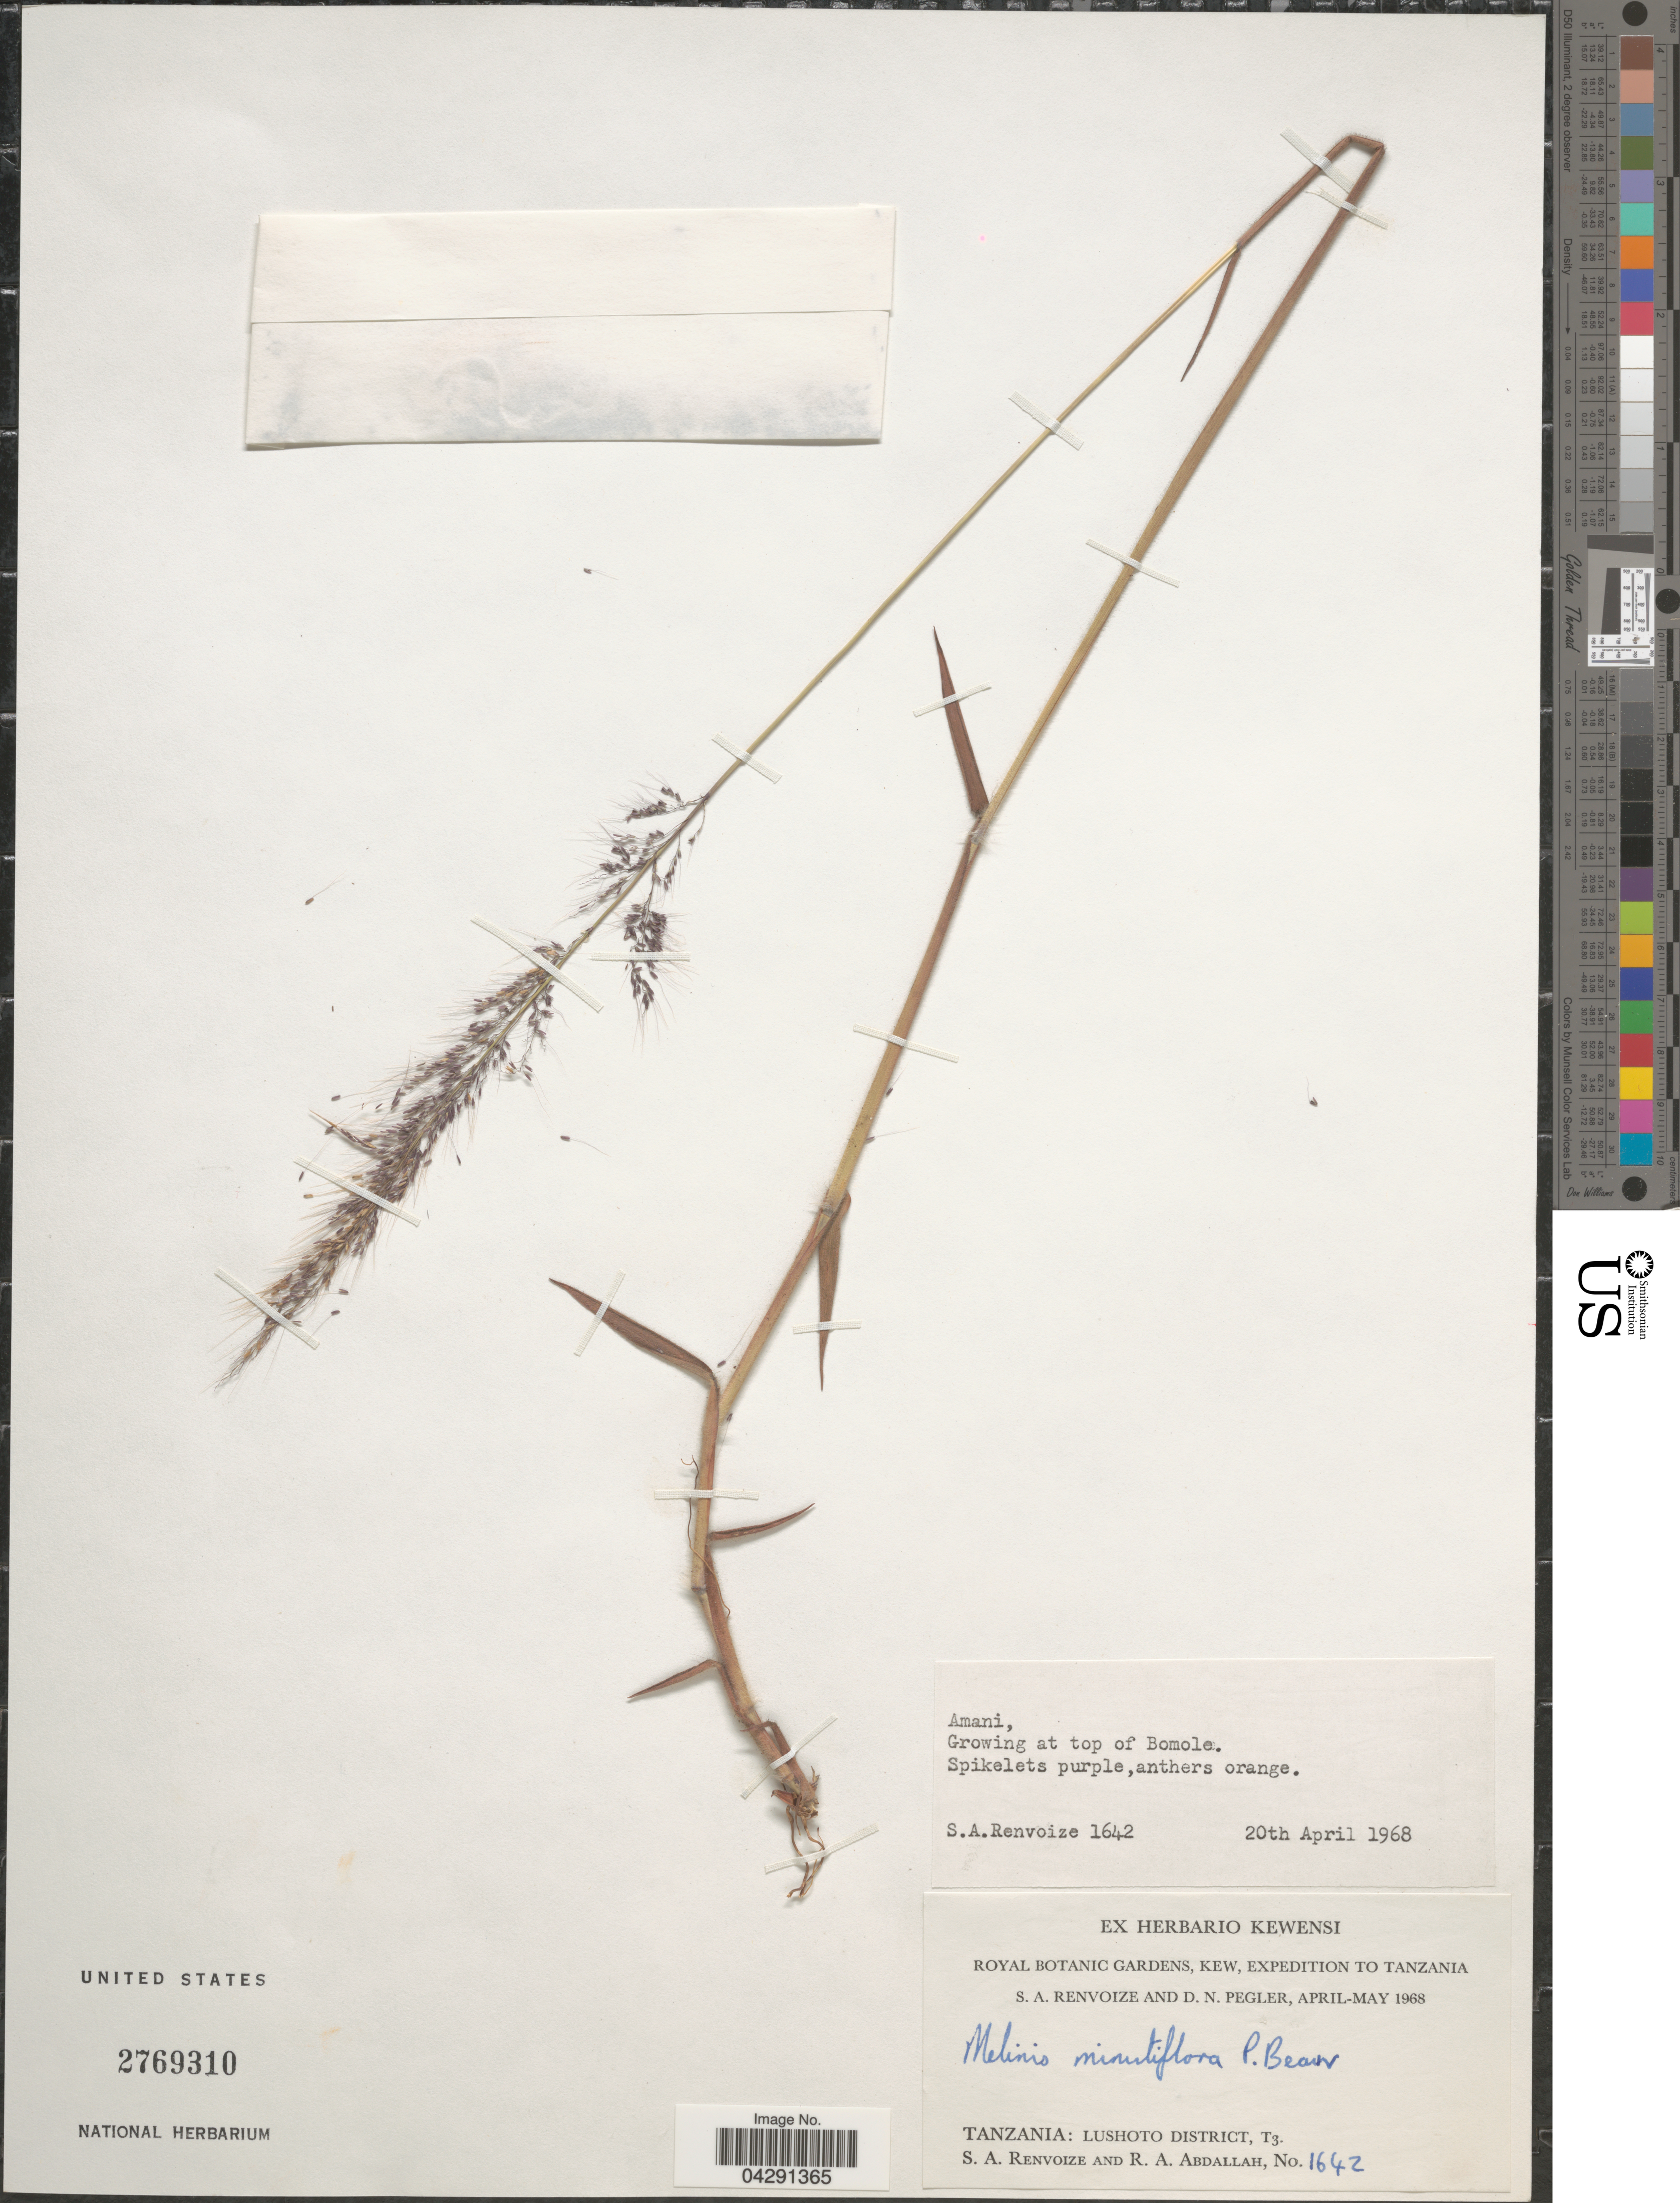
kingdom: Plantae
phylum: Tracheophyta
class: Liliopsida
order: Poales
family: Poaceae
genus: Melinis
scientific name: Melinis minutiflora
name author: P. Beauv.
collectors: S. A. Renvoize & R. Abdallah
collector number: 1642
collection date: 1968-04-20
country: Tanzania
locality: Amani, Growing at top of Bomole. Royal Botanic Gardens, Kew, Expedition to Tanzania S.A. Renvoize and D.N. Pegler, April-May 1968. Lushoto District, T3.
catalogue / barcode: US 2769310